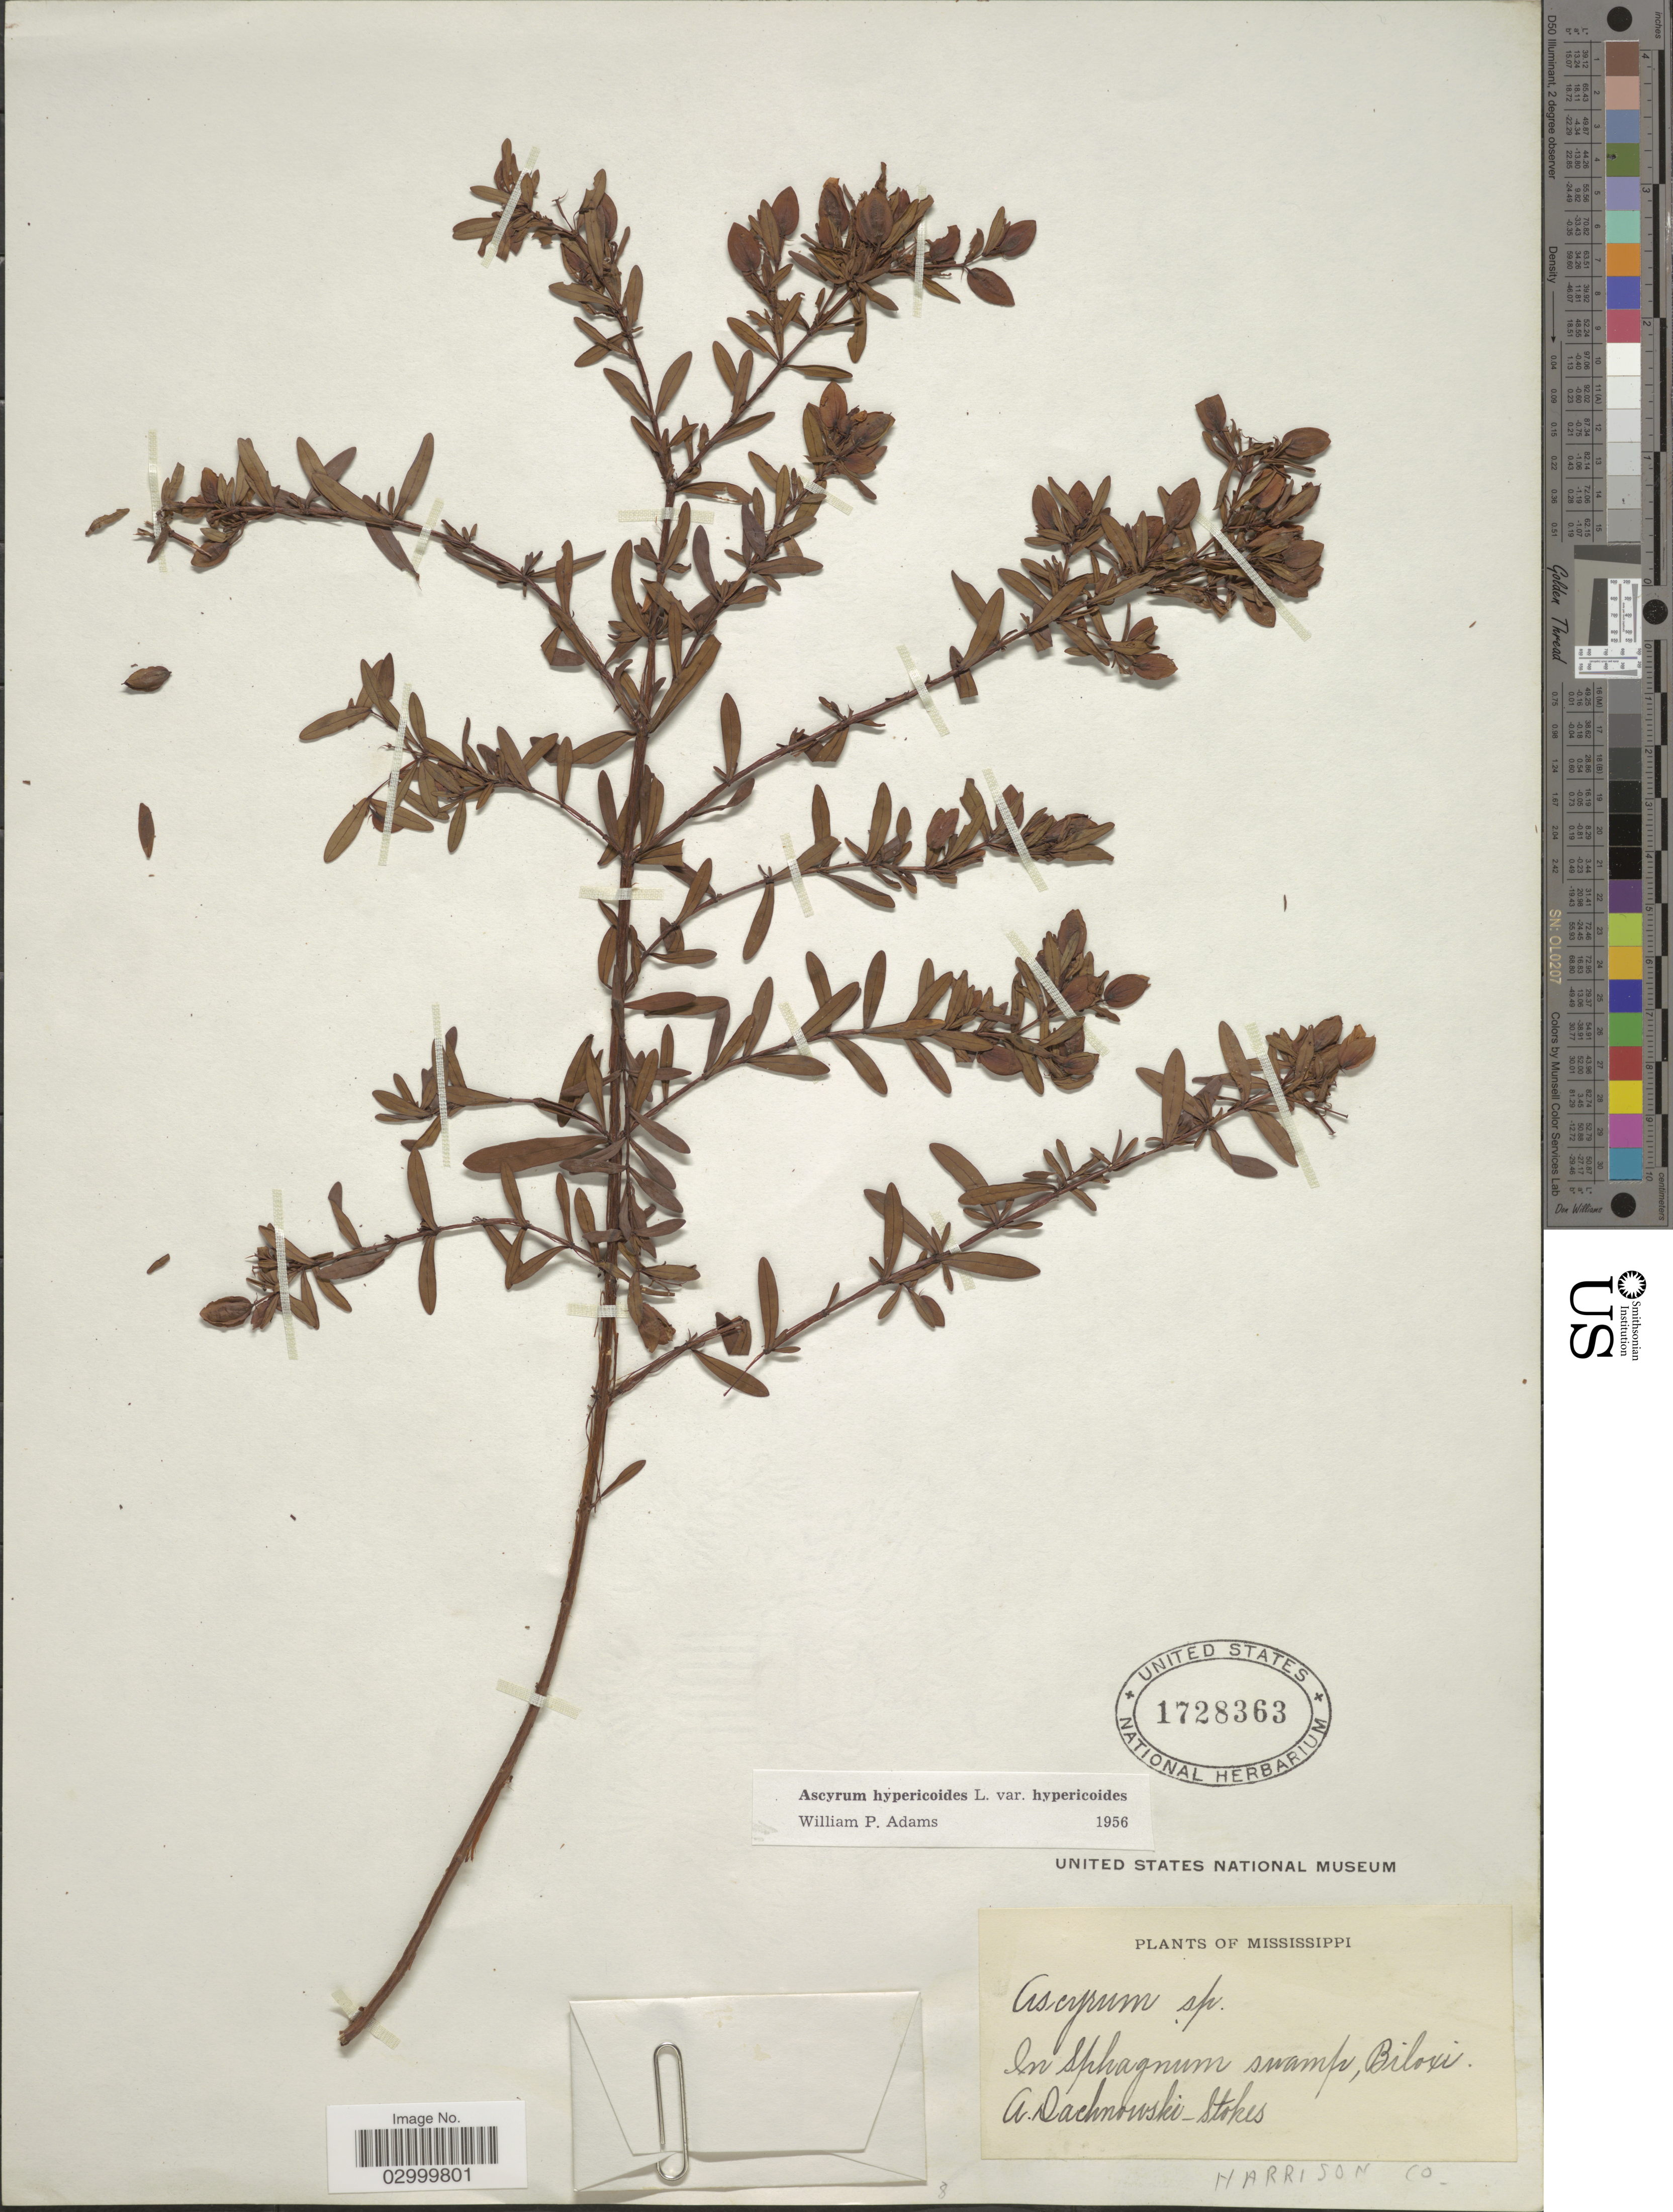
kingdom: Plantae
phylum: Tracheophyta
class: Magnoliopsida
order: Malpighiales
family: Hypericaceae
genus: Hypericum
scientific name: Hypericum hypericoides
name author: (L.) Crantz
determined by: Strong, Mark T., (BOT), Smithsonian Institution - National Museum of Natural History (UNITED STATES)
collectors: A. P. Dachnowski-Stokes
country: United States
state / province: Mississippi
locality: Biloxi, Harrison Co.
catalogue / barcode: US 1728363